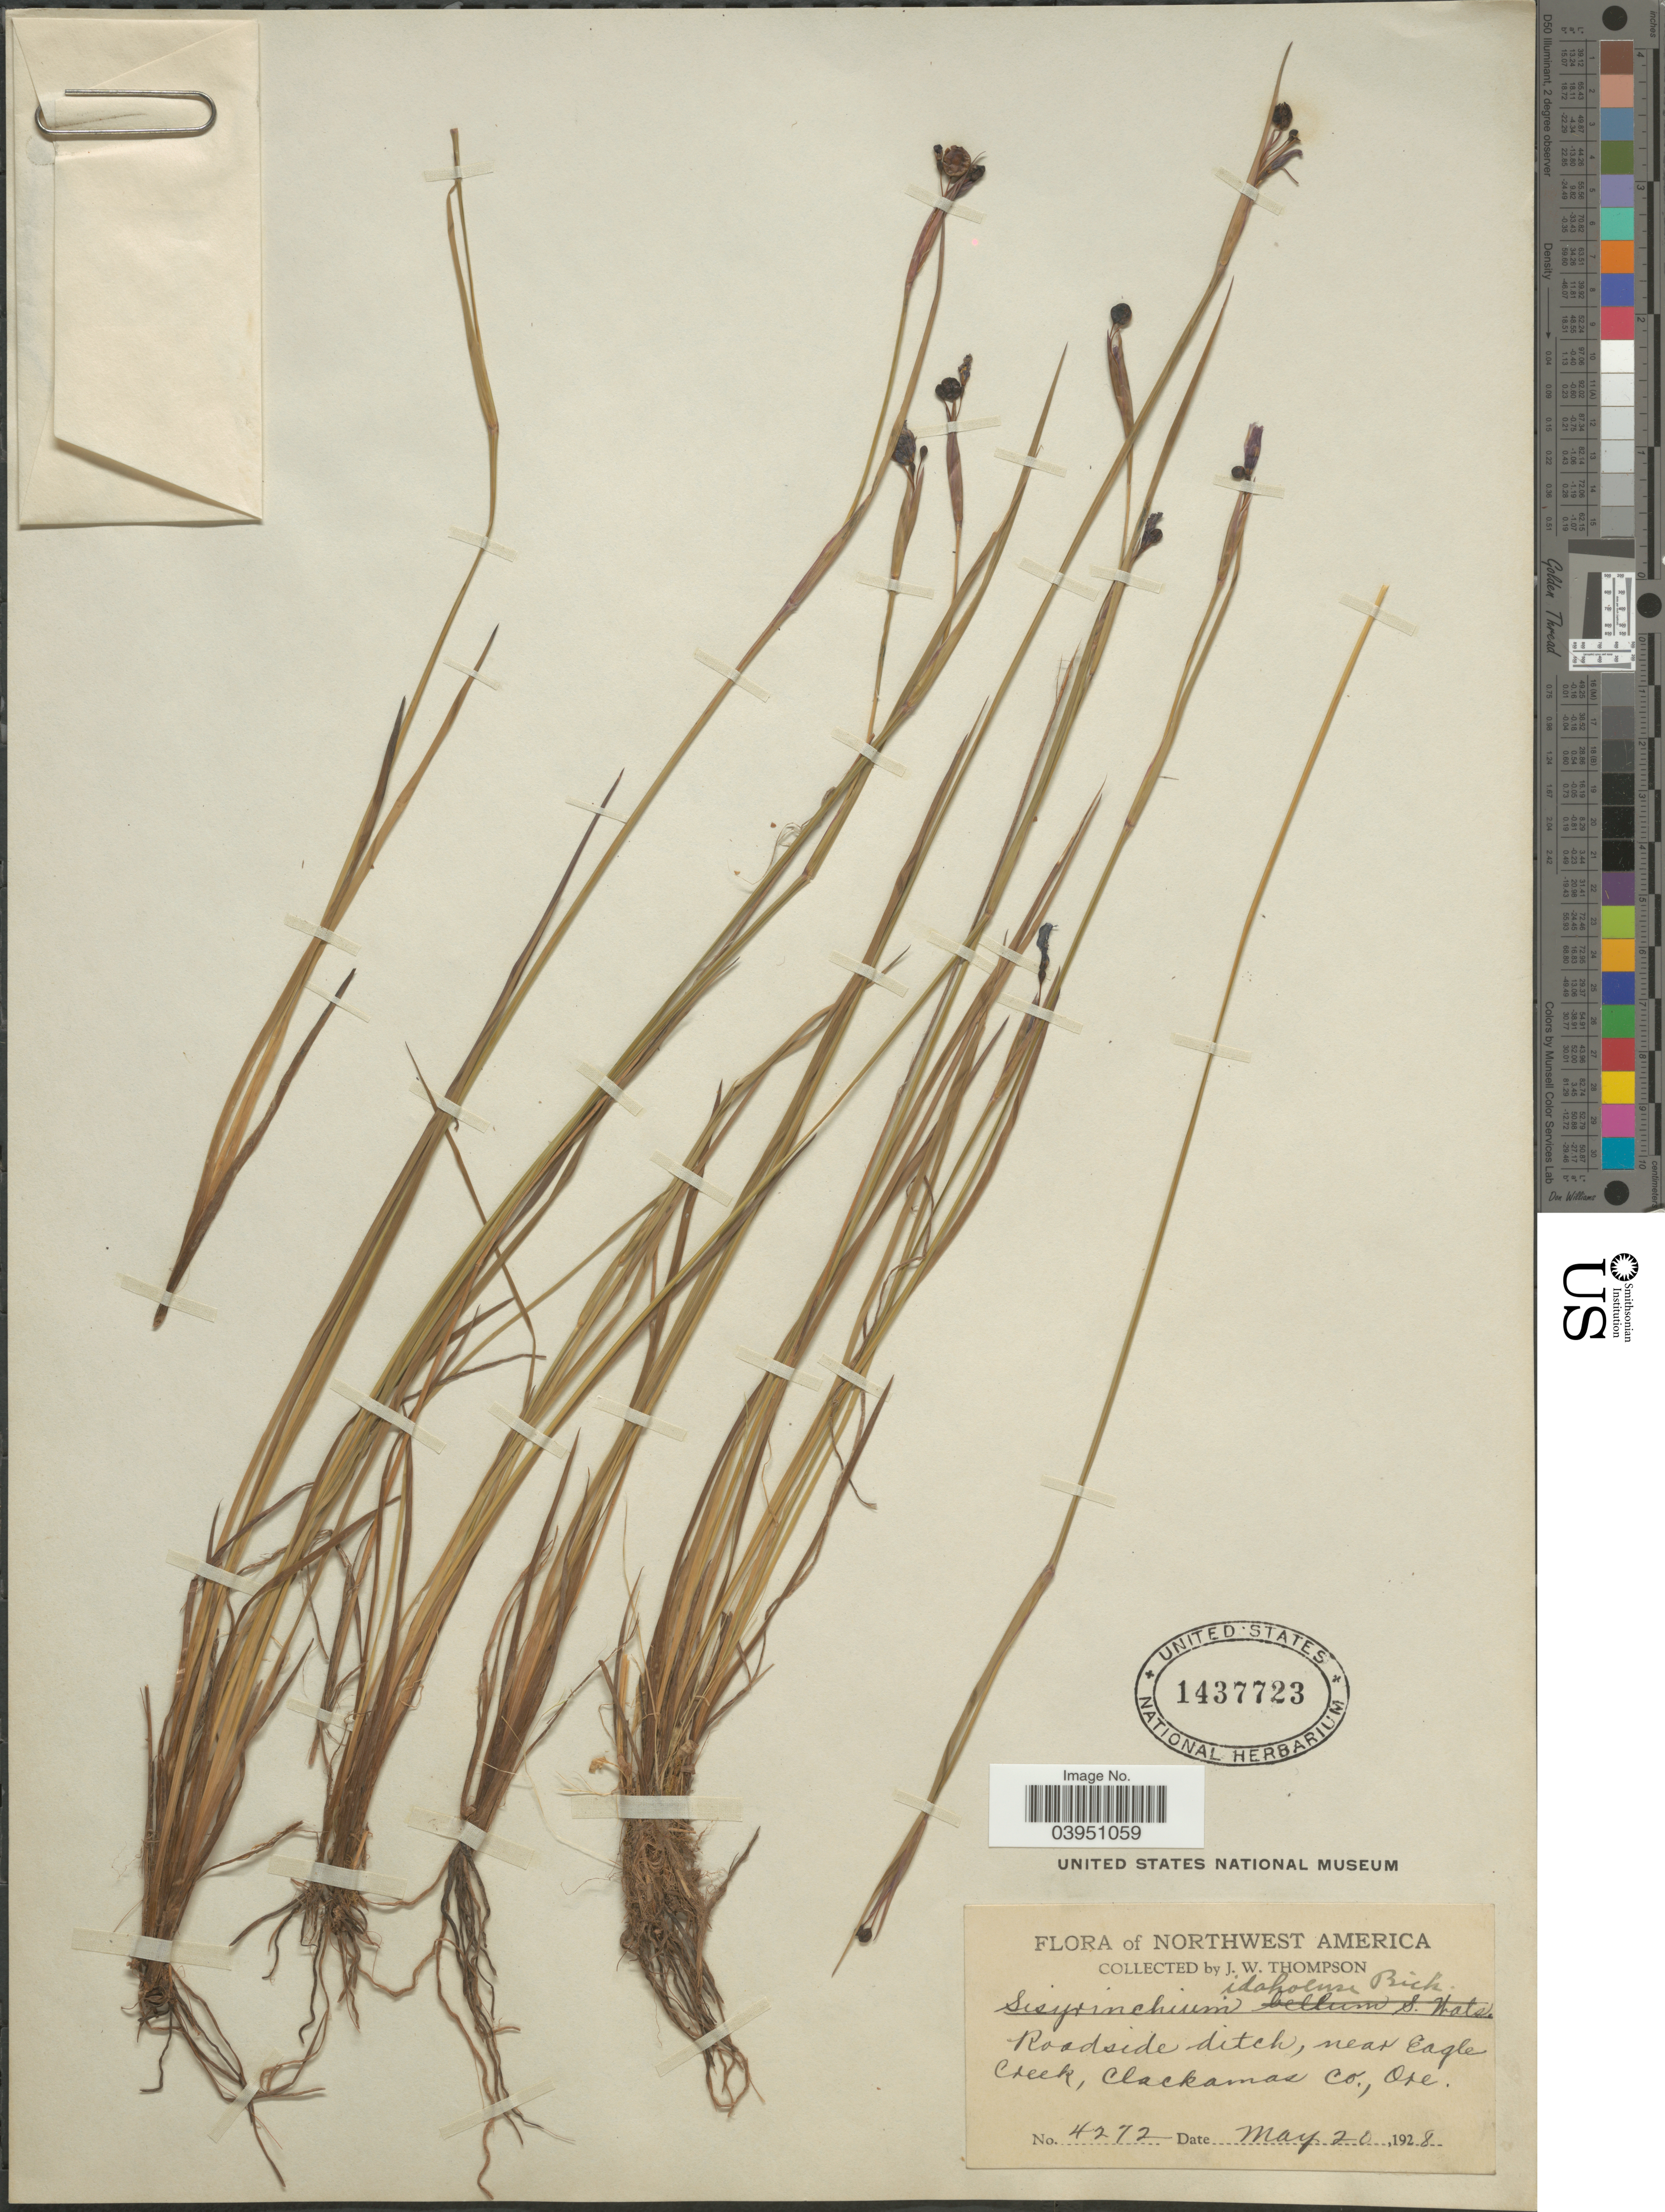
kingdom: Plantae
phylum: Tracheophyta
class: Liliopsida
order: Asparagales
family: Iridaceae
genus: Sisyrinchium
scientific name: Sisyrinchium idahoense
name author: E.P. Bicknell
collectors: J. Thompson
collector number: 4272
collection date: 1928-05-20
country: United States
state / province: Oregon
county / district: Clackamas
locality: Northwest America. Roadside ditch, near Eagle Creek, Clackamas Co.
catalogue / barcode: US 1437723